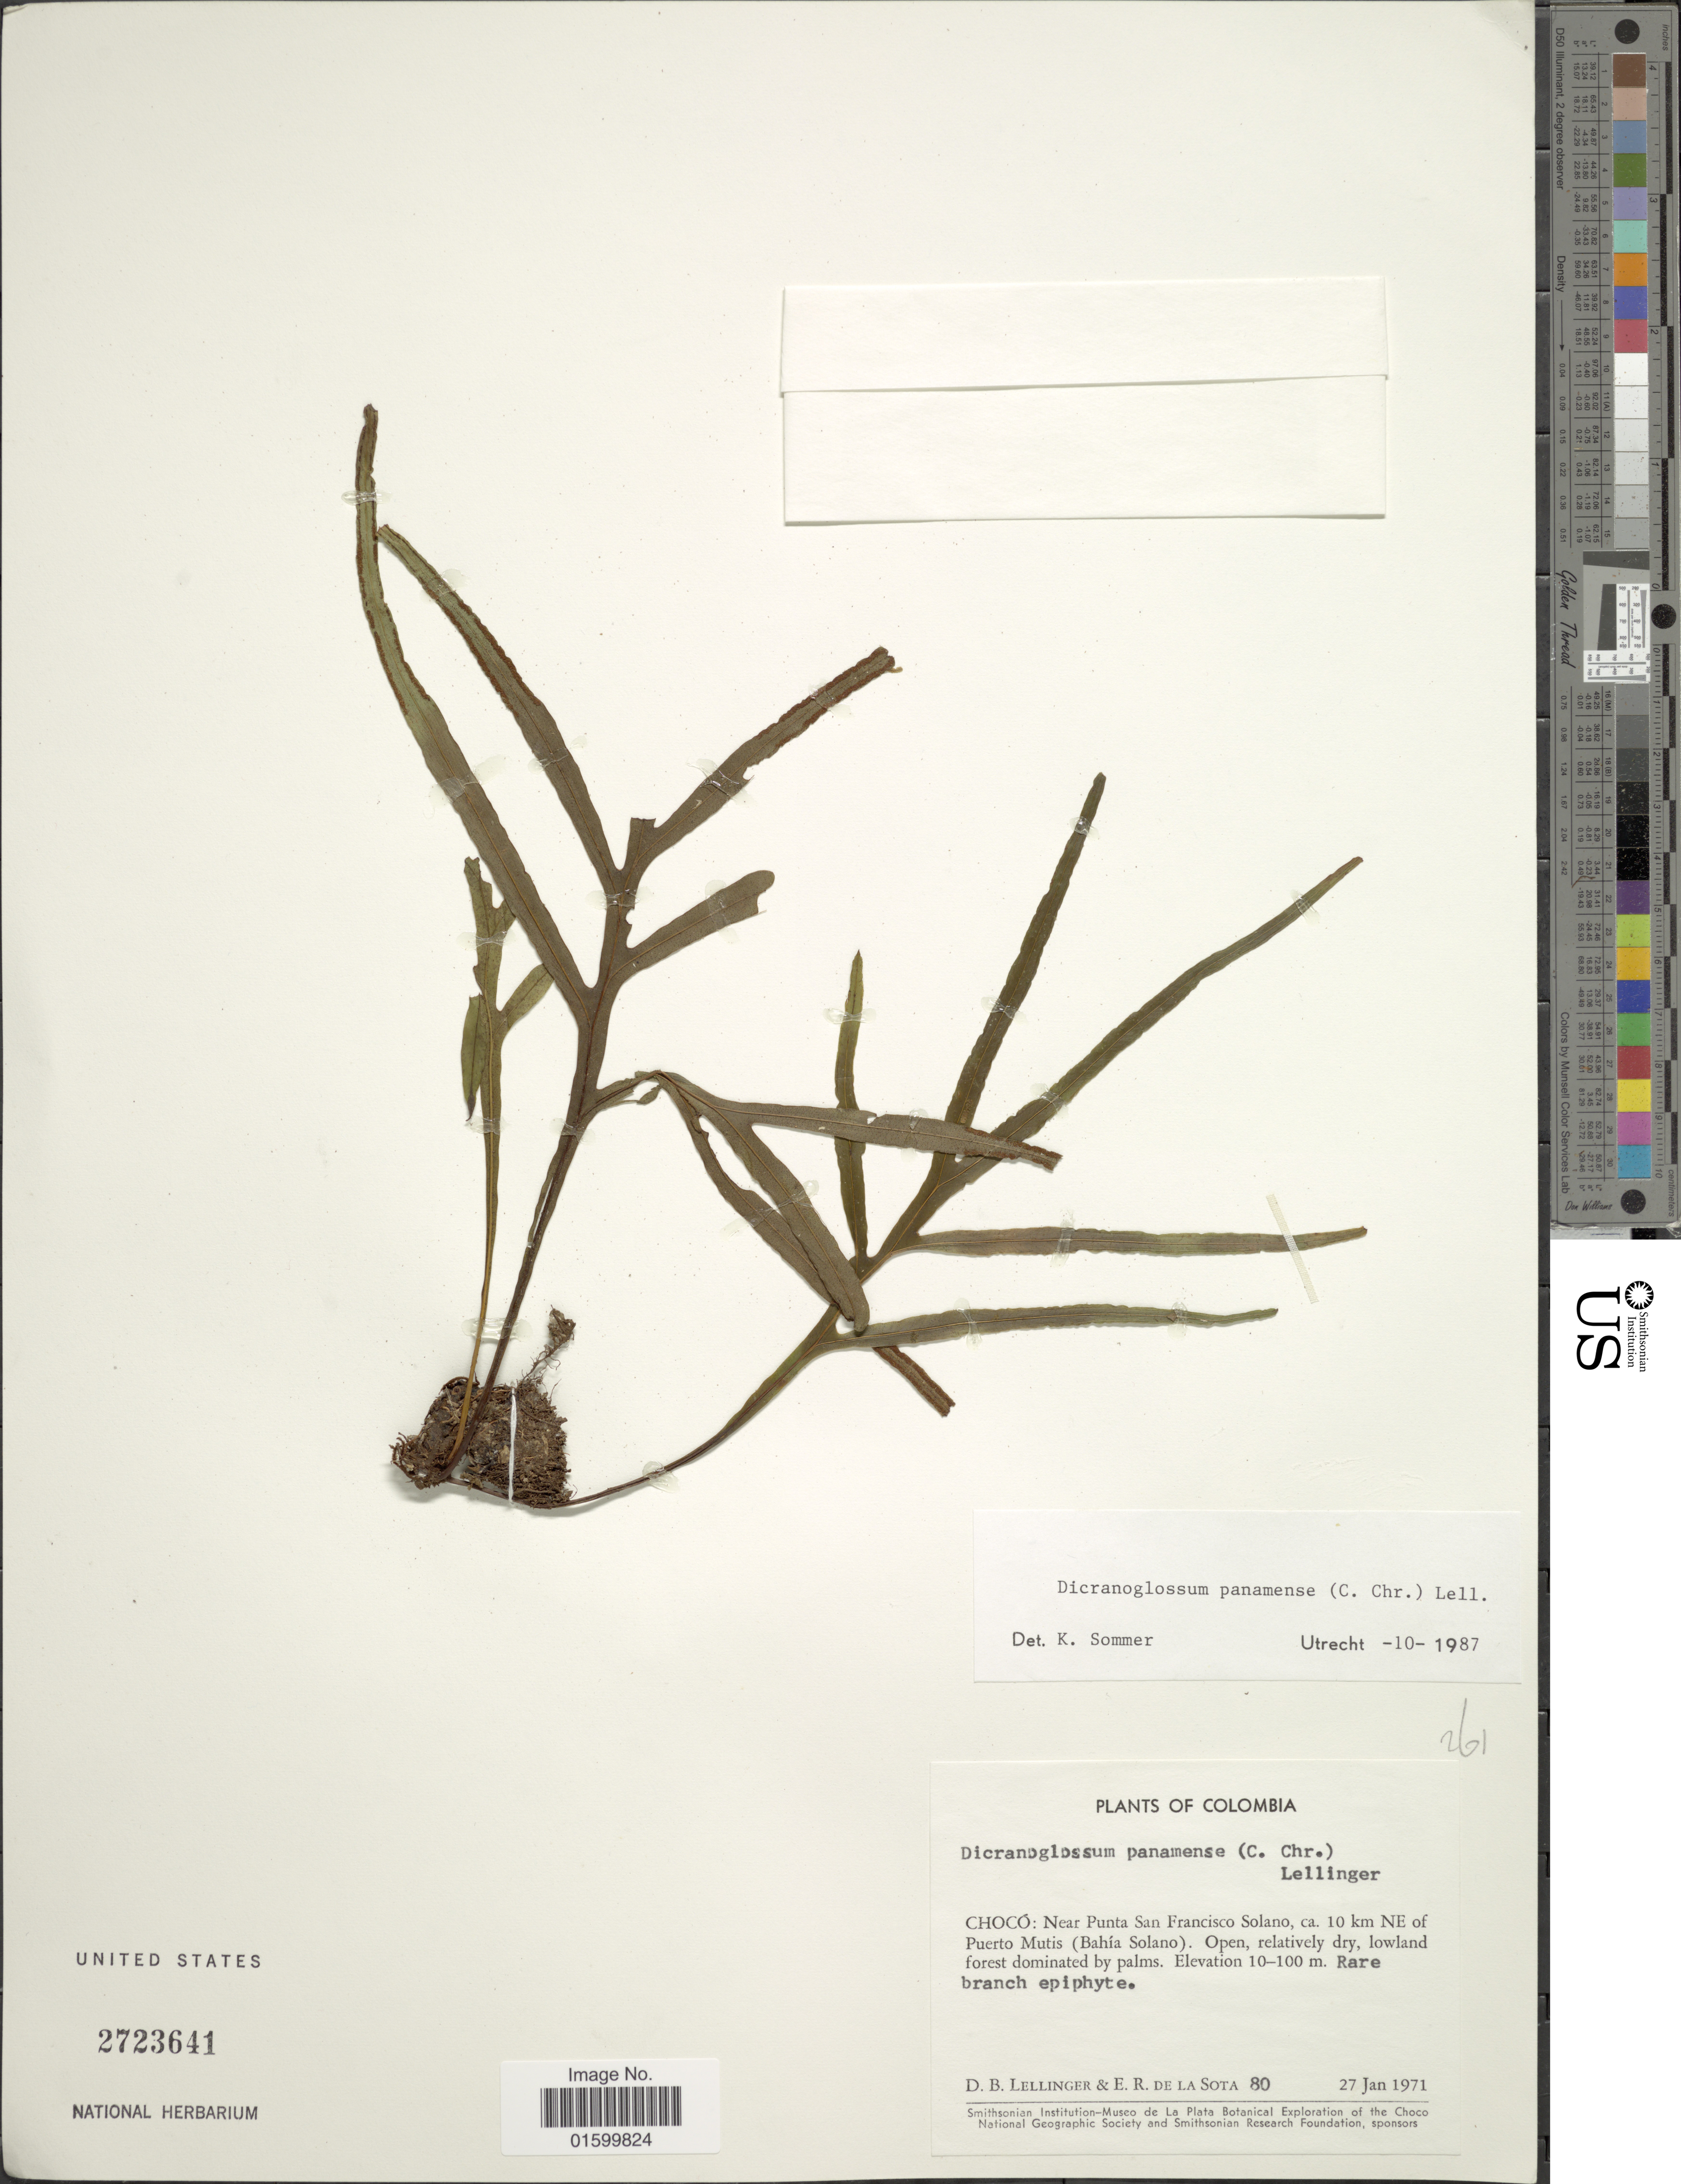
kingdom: Plantae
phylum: Tracheophyta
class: Polypodiopsida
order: Polypodiales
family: Polypodiaceae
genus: Pleopeltis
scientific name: Pleopeltis panamensis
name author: (Weath.) Pic. Serm.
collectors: D. B. Lellinger & E. R. de la Sota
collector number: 80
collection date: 1971-01-27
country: Colombia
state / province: Chocó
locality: Choco: near Punta San Francisco Solano, ca 10 km NE of Puerto Mutis (Bahia Solano)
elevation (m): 10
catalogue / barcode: US 2723641